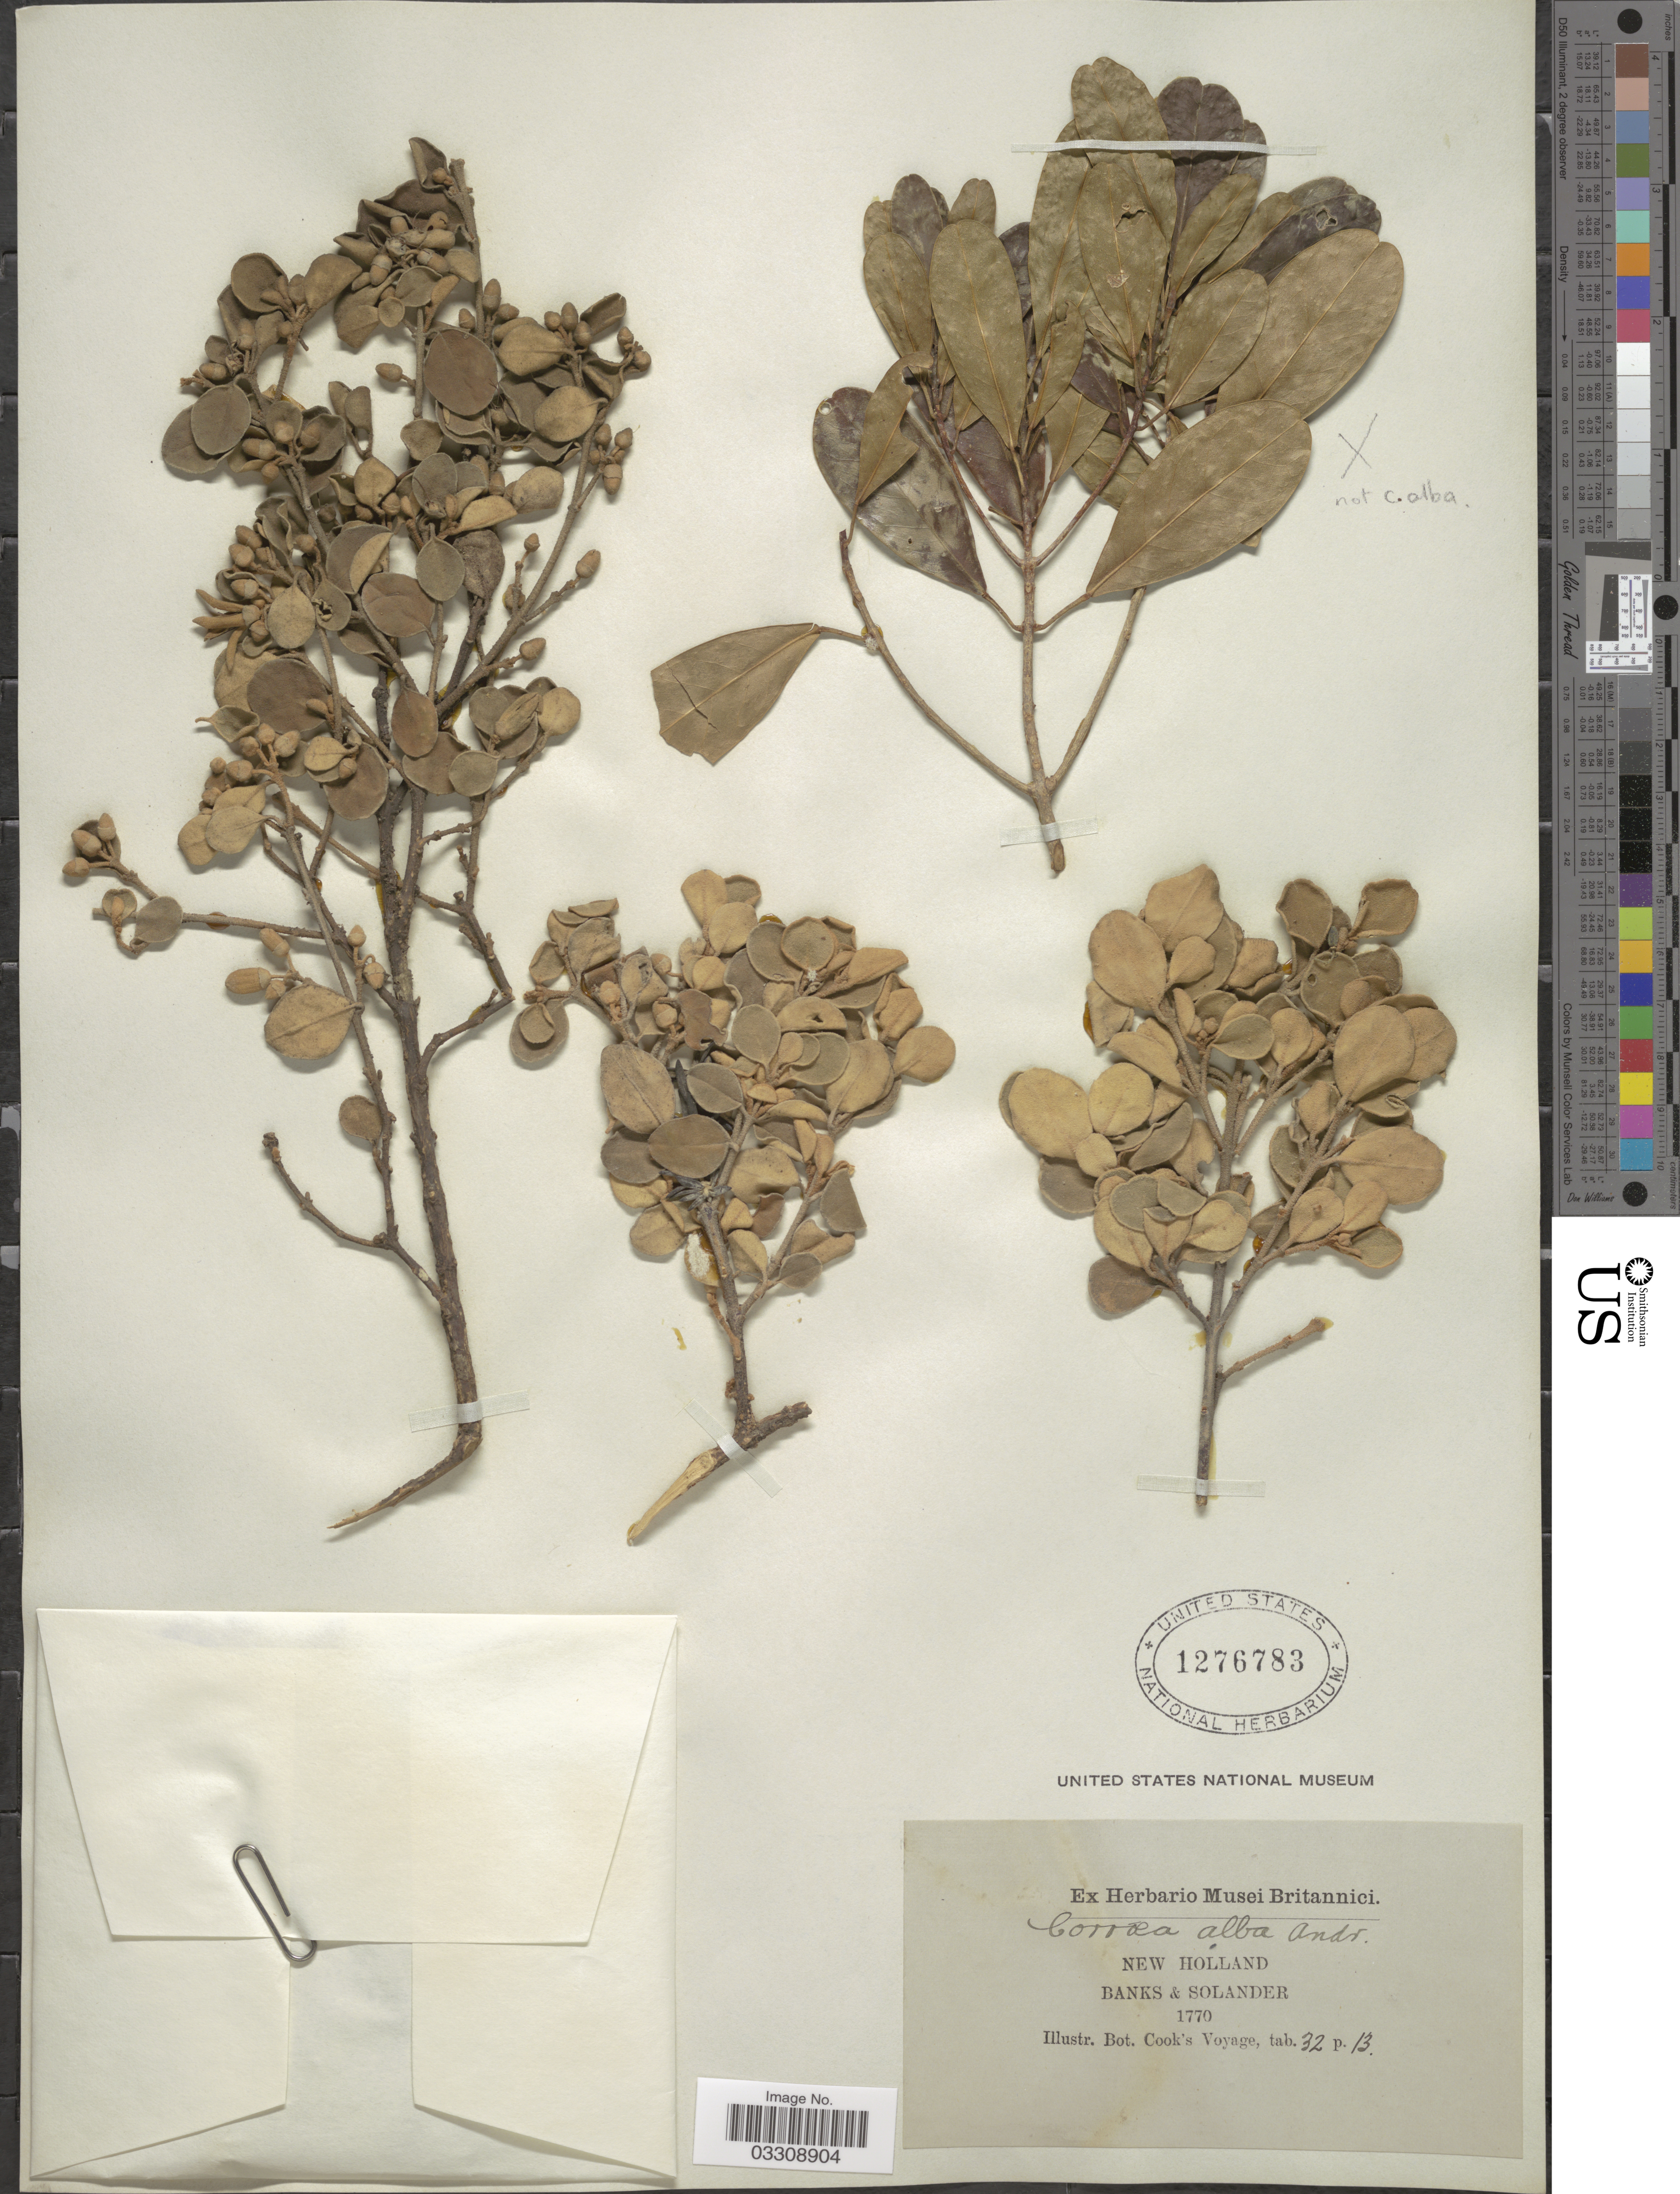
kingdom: Plantae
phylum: Tracheophyta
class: Magnoliopsida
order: Sapindales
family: Rutaceae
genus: Correa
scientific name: Correa alba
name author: Andrews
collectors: -- Banks & -- Solander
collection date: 1770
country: Australia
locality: New Holland.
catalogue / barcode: US 1276783